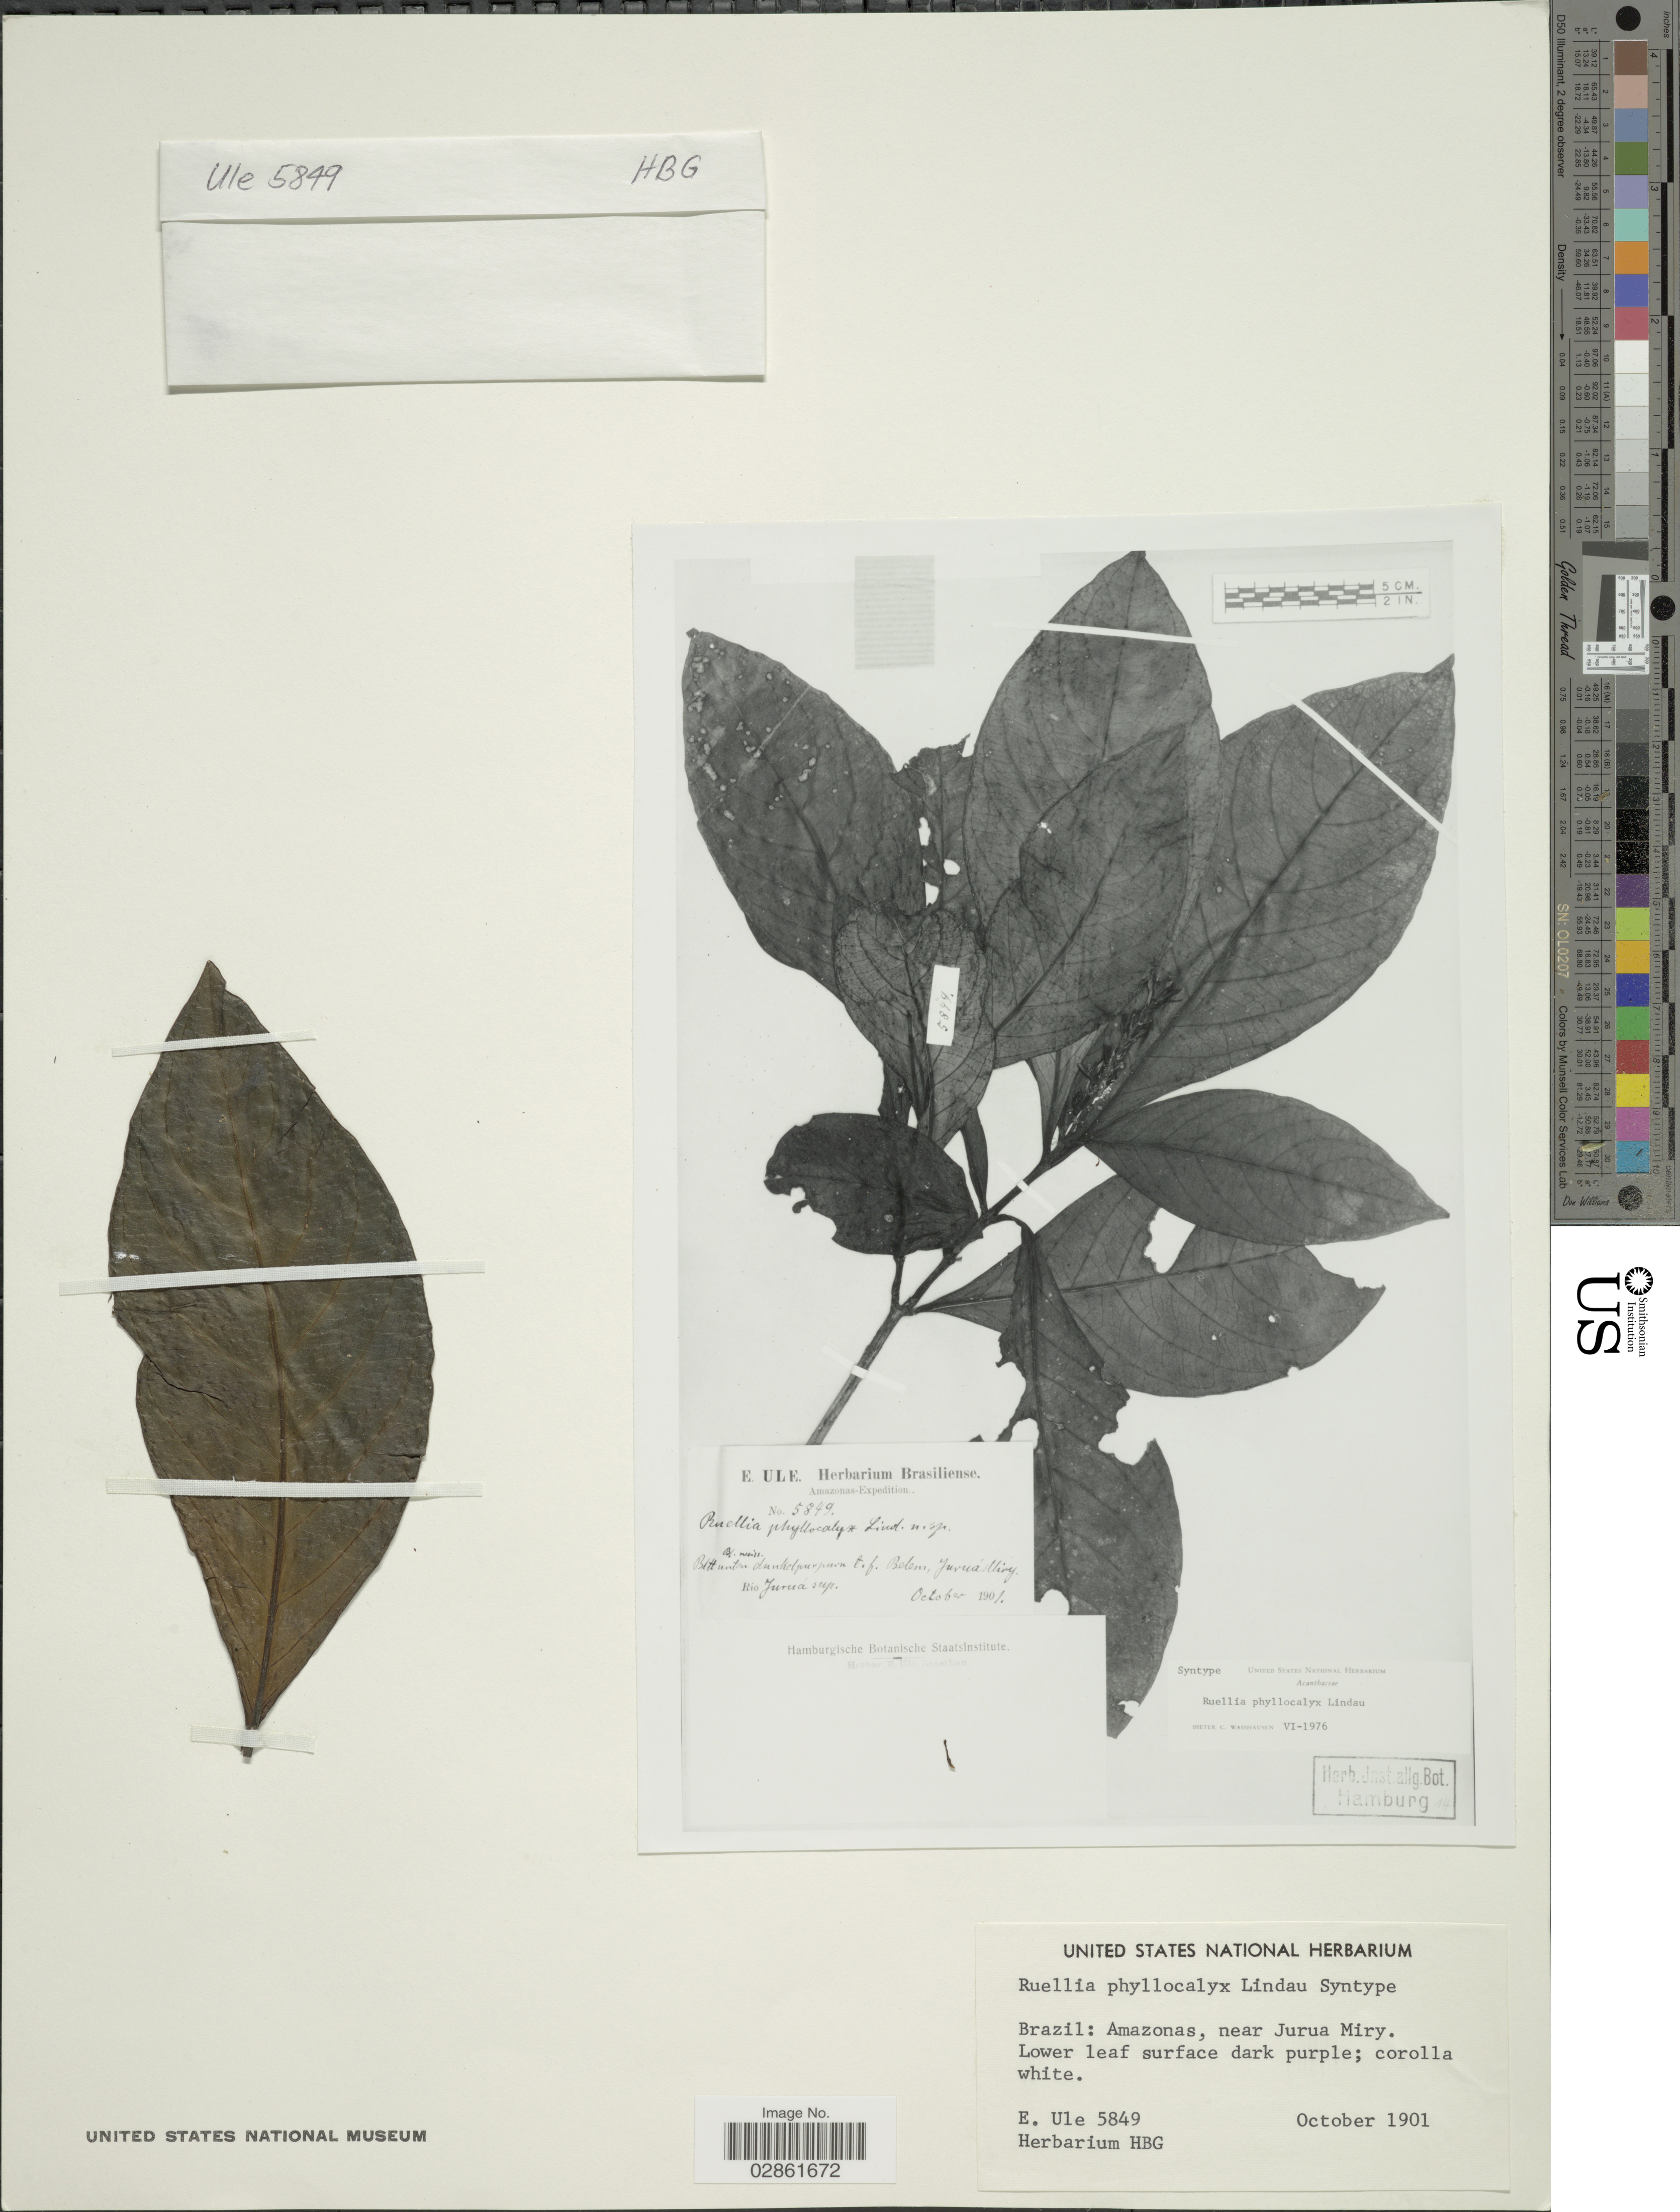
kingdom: Plantae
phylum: Tracheophyta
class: Magnoliopsida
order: Lamiales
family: Acanthaceae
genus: Ruellia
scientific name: Ruellia phyllocalyx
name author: Lindau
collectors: E. H. Ule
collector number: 5849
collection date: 1901-10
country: Peru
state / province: Amazonas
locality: Near Jurua Miry.